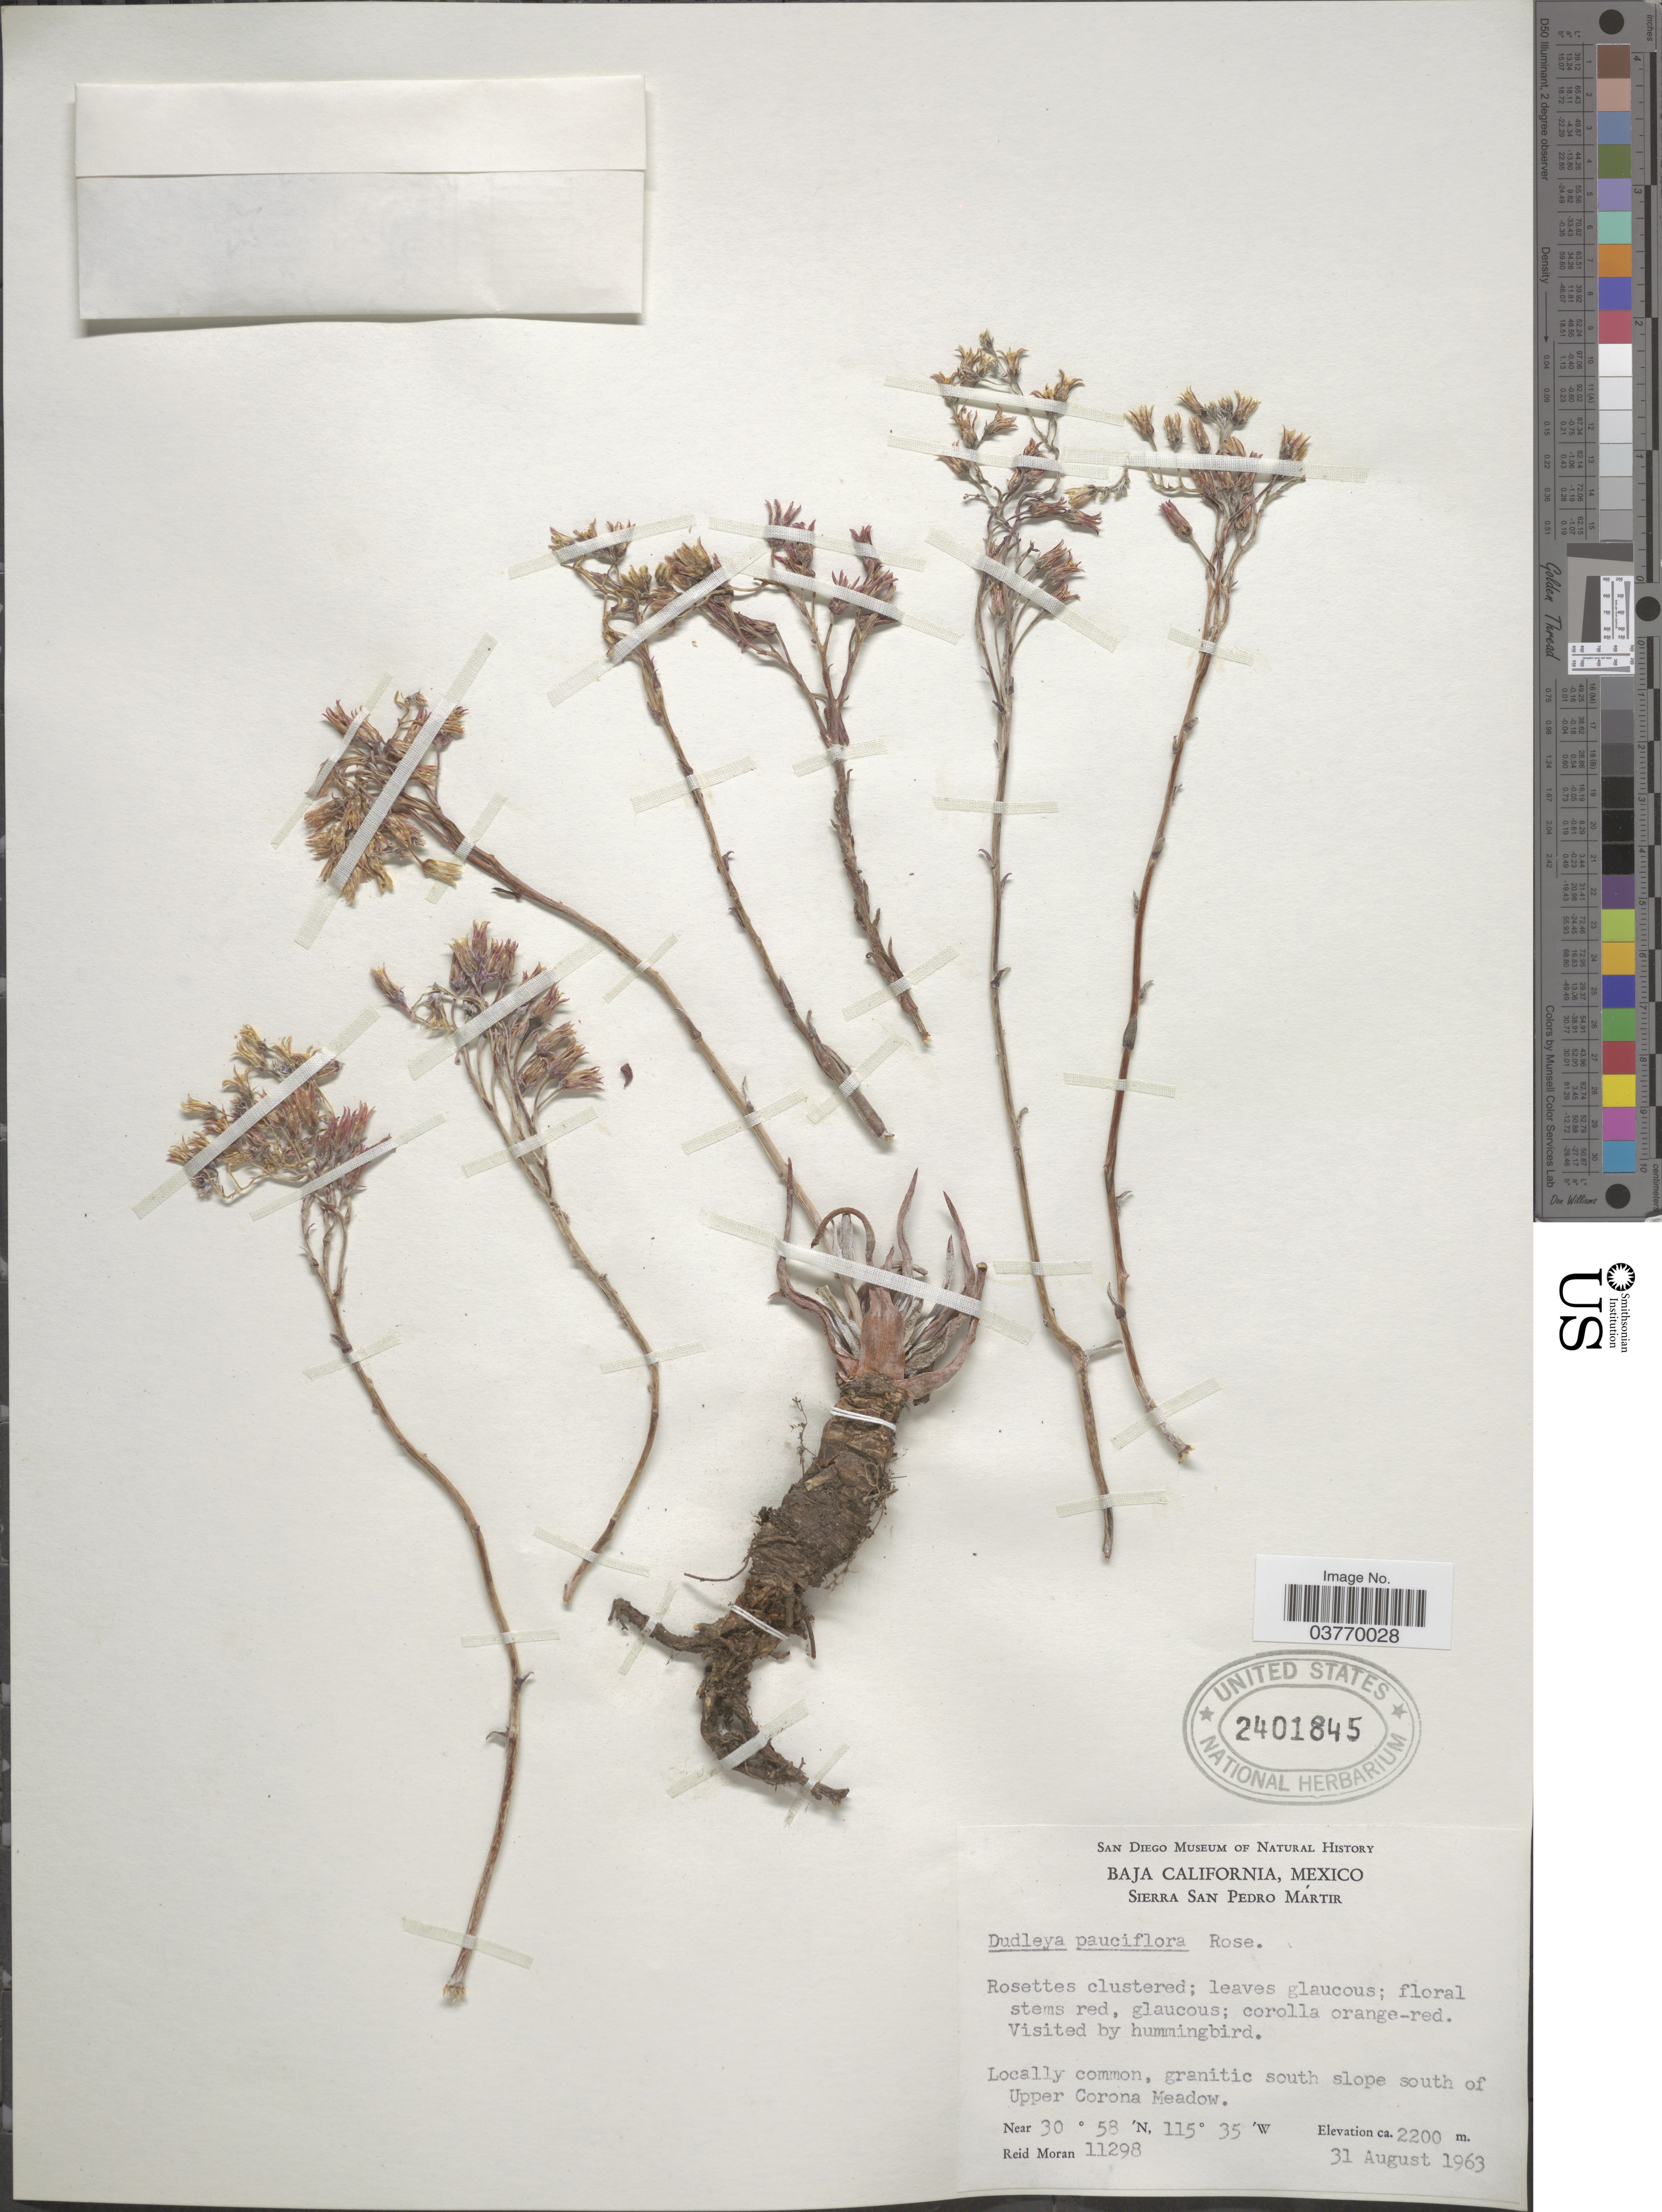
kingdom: Plantae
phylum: Tracheophyta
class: Magnoliopsida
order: Saxifragales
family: Crassulaceae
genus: Dudleya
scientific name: Dudleya pauciflora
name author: Rose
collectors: R. V. Moran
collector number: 11298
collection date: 1963-08-31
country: Mexico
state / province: Baja California Norte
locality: Sierra San Pedro Mártir. Locally common, granitic south slope south of Upper Corona Meadow.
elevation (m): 2200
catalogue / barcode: US 2401845